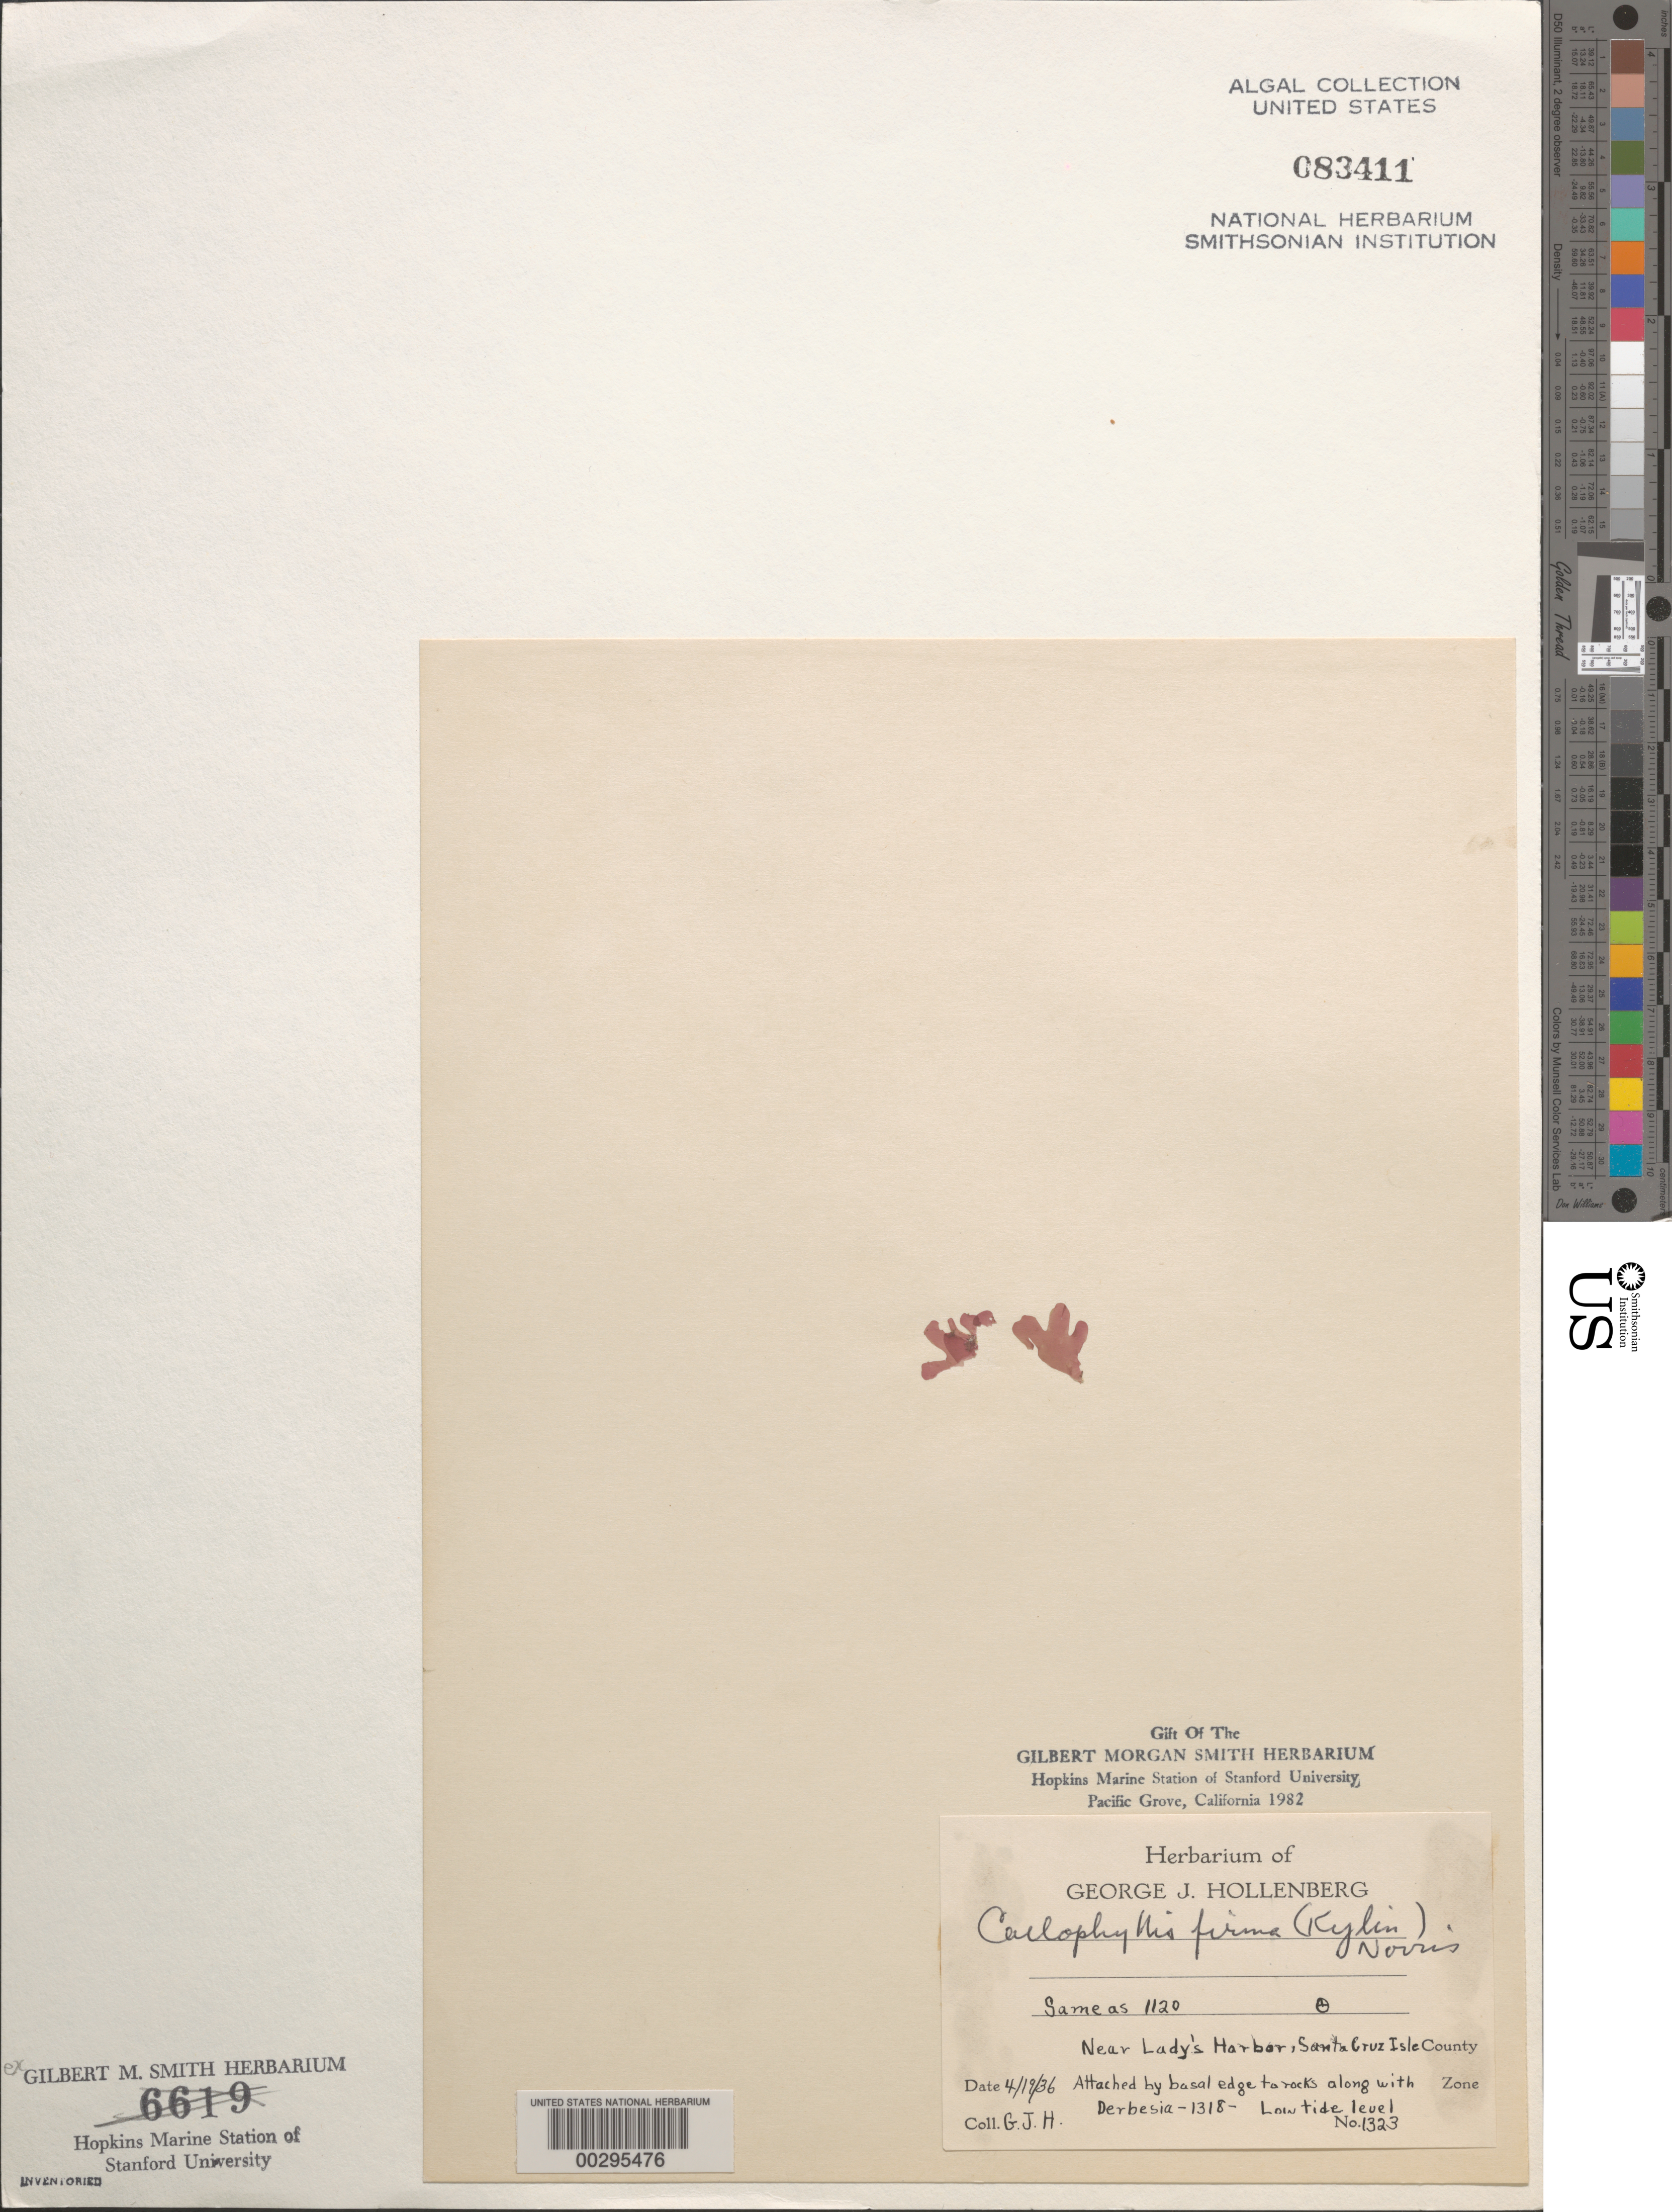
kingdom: Plantae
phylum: Rhodophyta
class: Florideophyceae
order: Gigartinales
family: Kallymeniaceae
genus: Salishia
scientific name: Salishia firma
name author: (Kylin) Clarkston & G.W. Saunders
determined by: Algae name updating Project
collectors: G. Hollenberg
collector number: GJH 1323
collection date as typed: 19 Apr 1936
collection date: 1936-04-19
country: United States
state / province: California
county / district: Santa Barbara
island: Santa Cruz Island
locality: Near Lady's Harbor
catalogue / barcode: US 83411